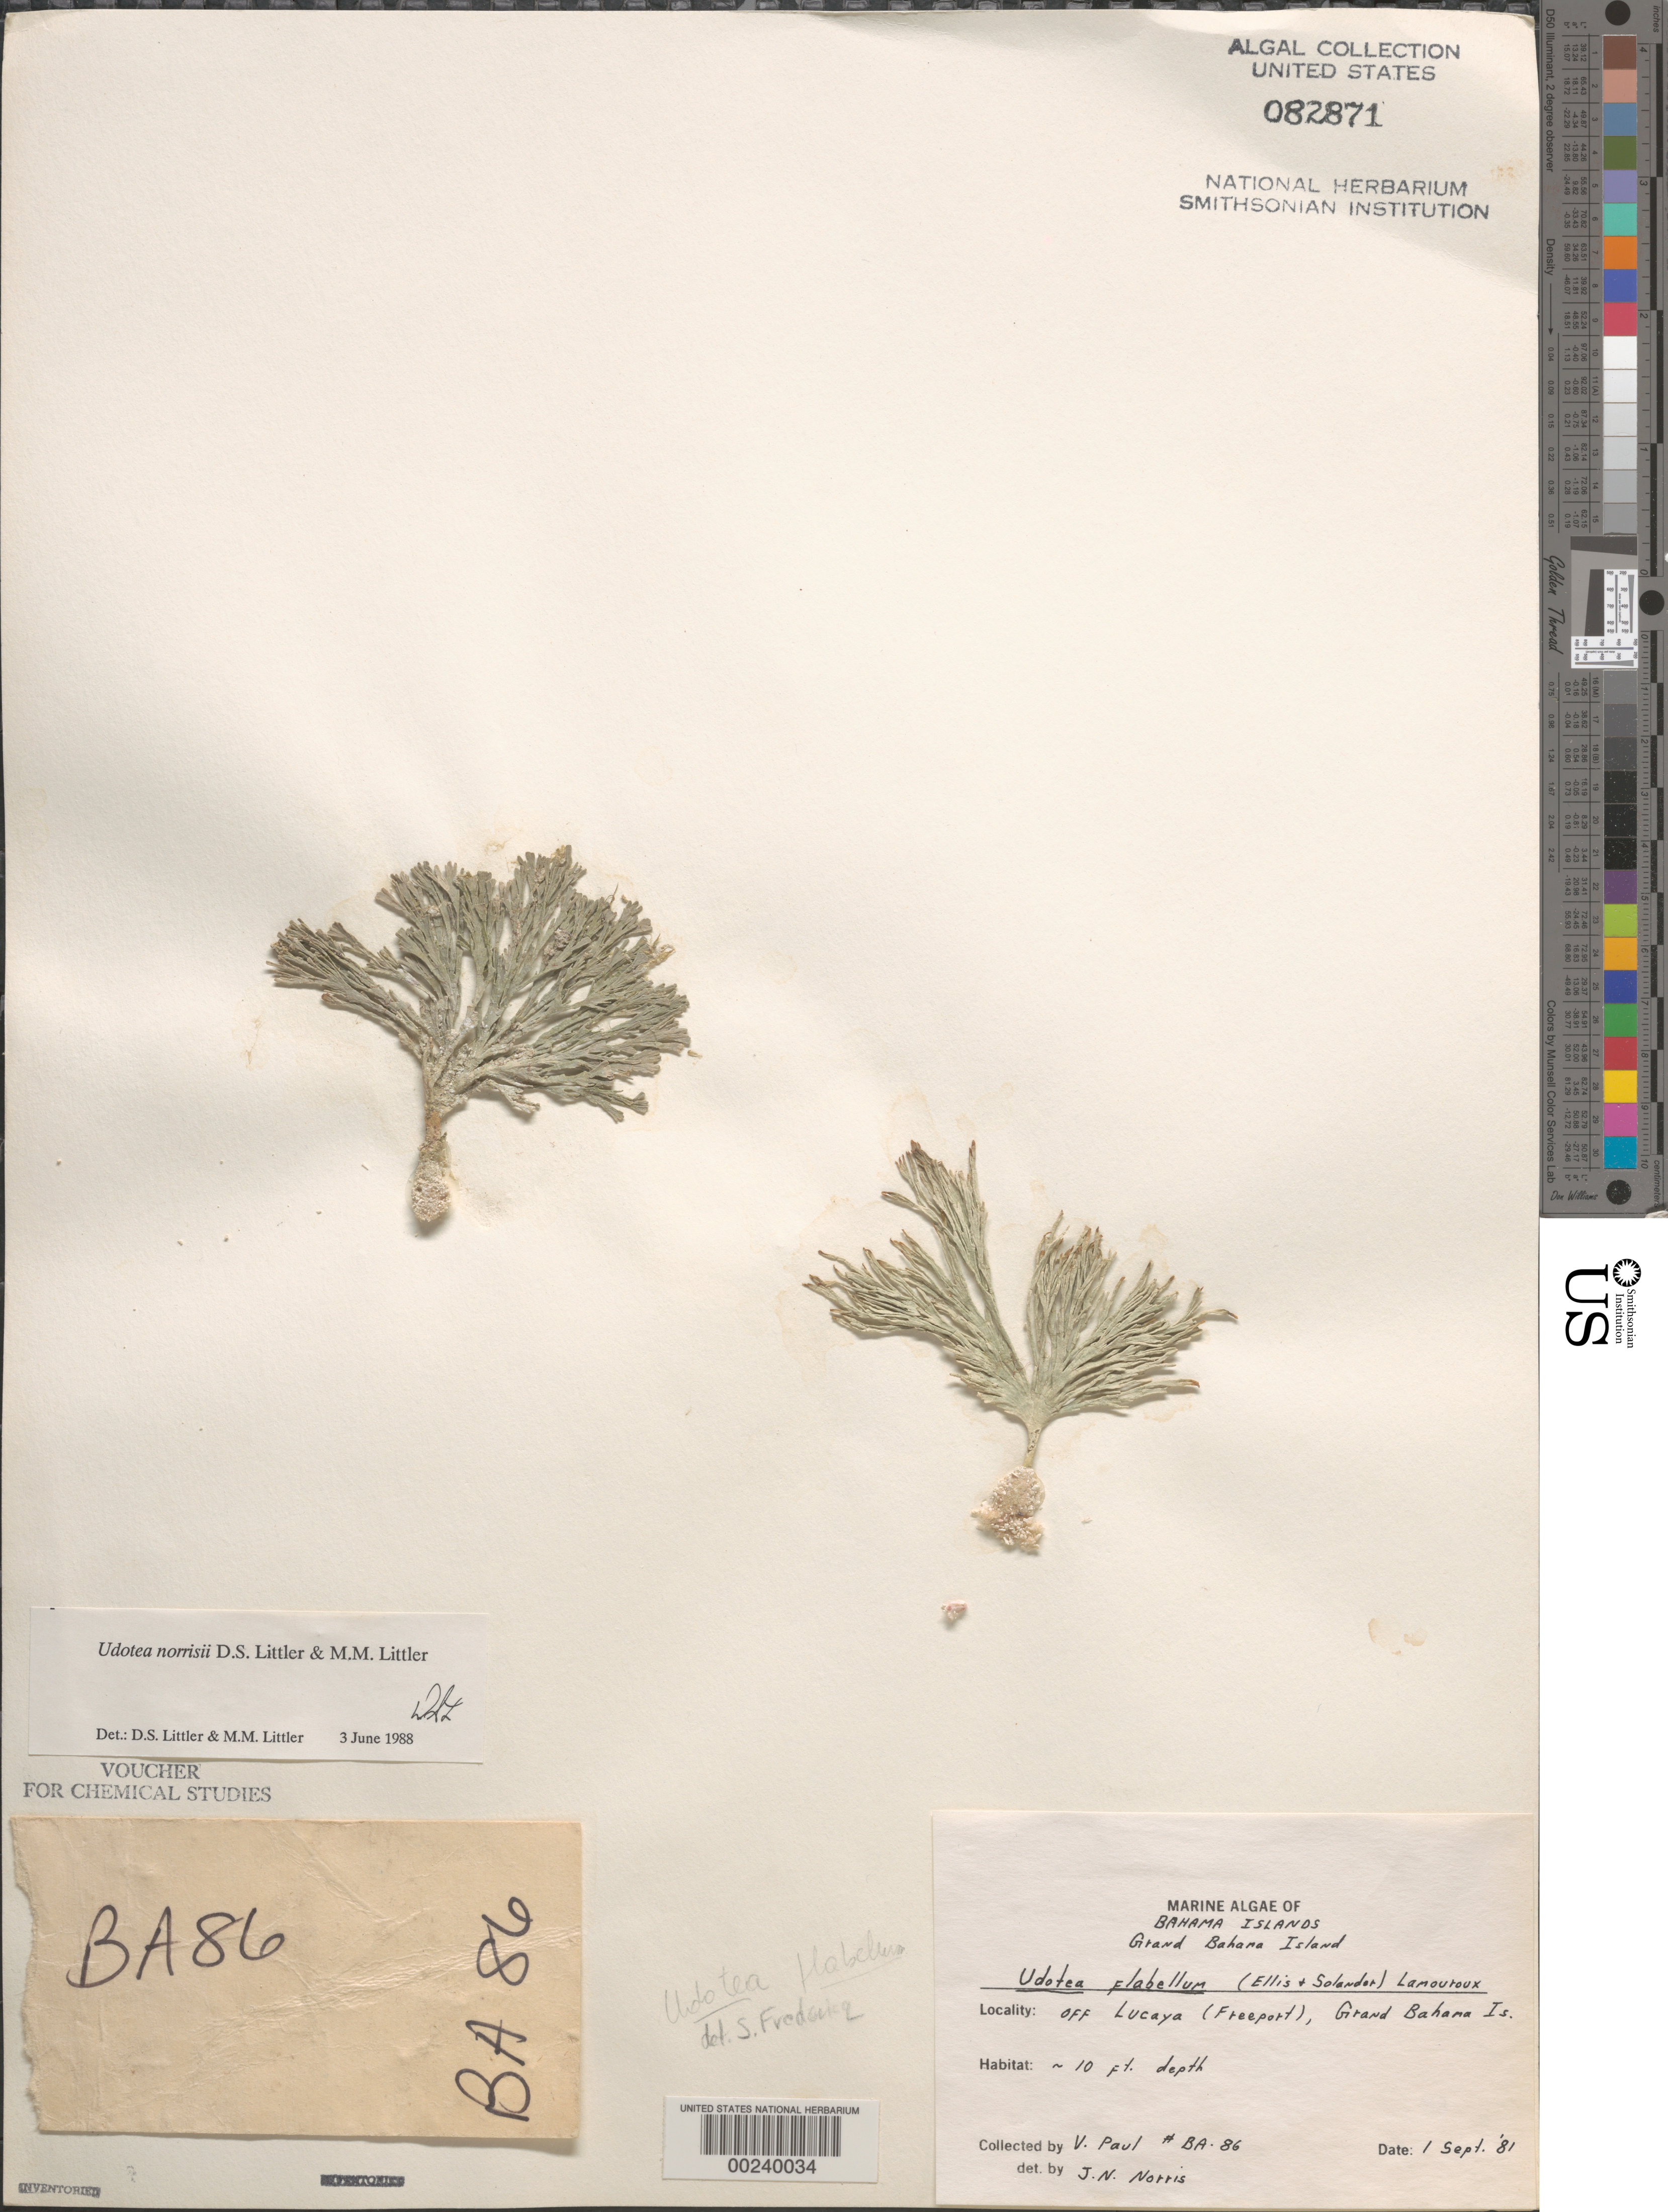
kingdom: Plantae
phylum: Chlorophyta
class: Ulvophyceae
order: Bryopsidales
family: Udoteaceae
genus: Udotea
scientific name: Udotea norrisii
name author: D.S. Littler & Littler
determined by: Littler, D. S.; Littler, M. M.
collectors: V. Paul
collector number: Ba-86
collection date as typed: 01 Sep 1981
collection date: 1981-09-01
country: Bahamas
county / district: Grand Bahama District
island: Grand Bahama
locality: Off Lucaya (Freeport)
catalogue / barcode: US 82871